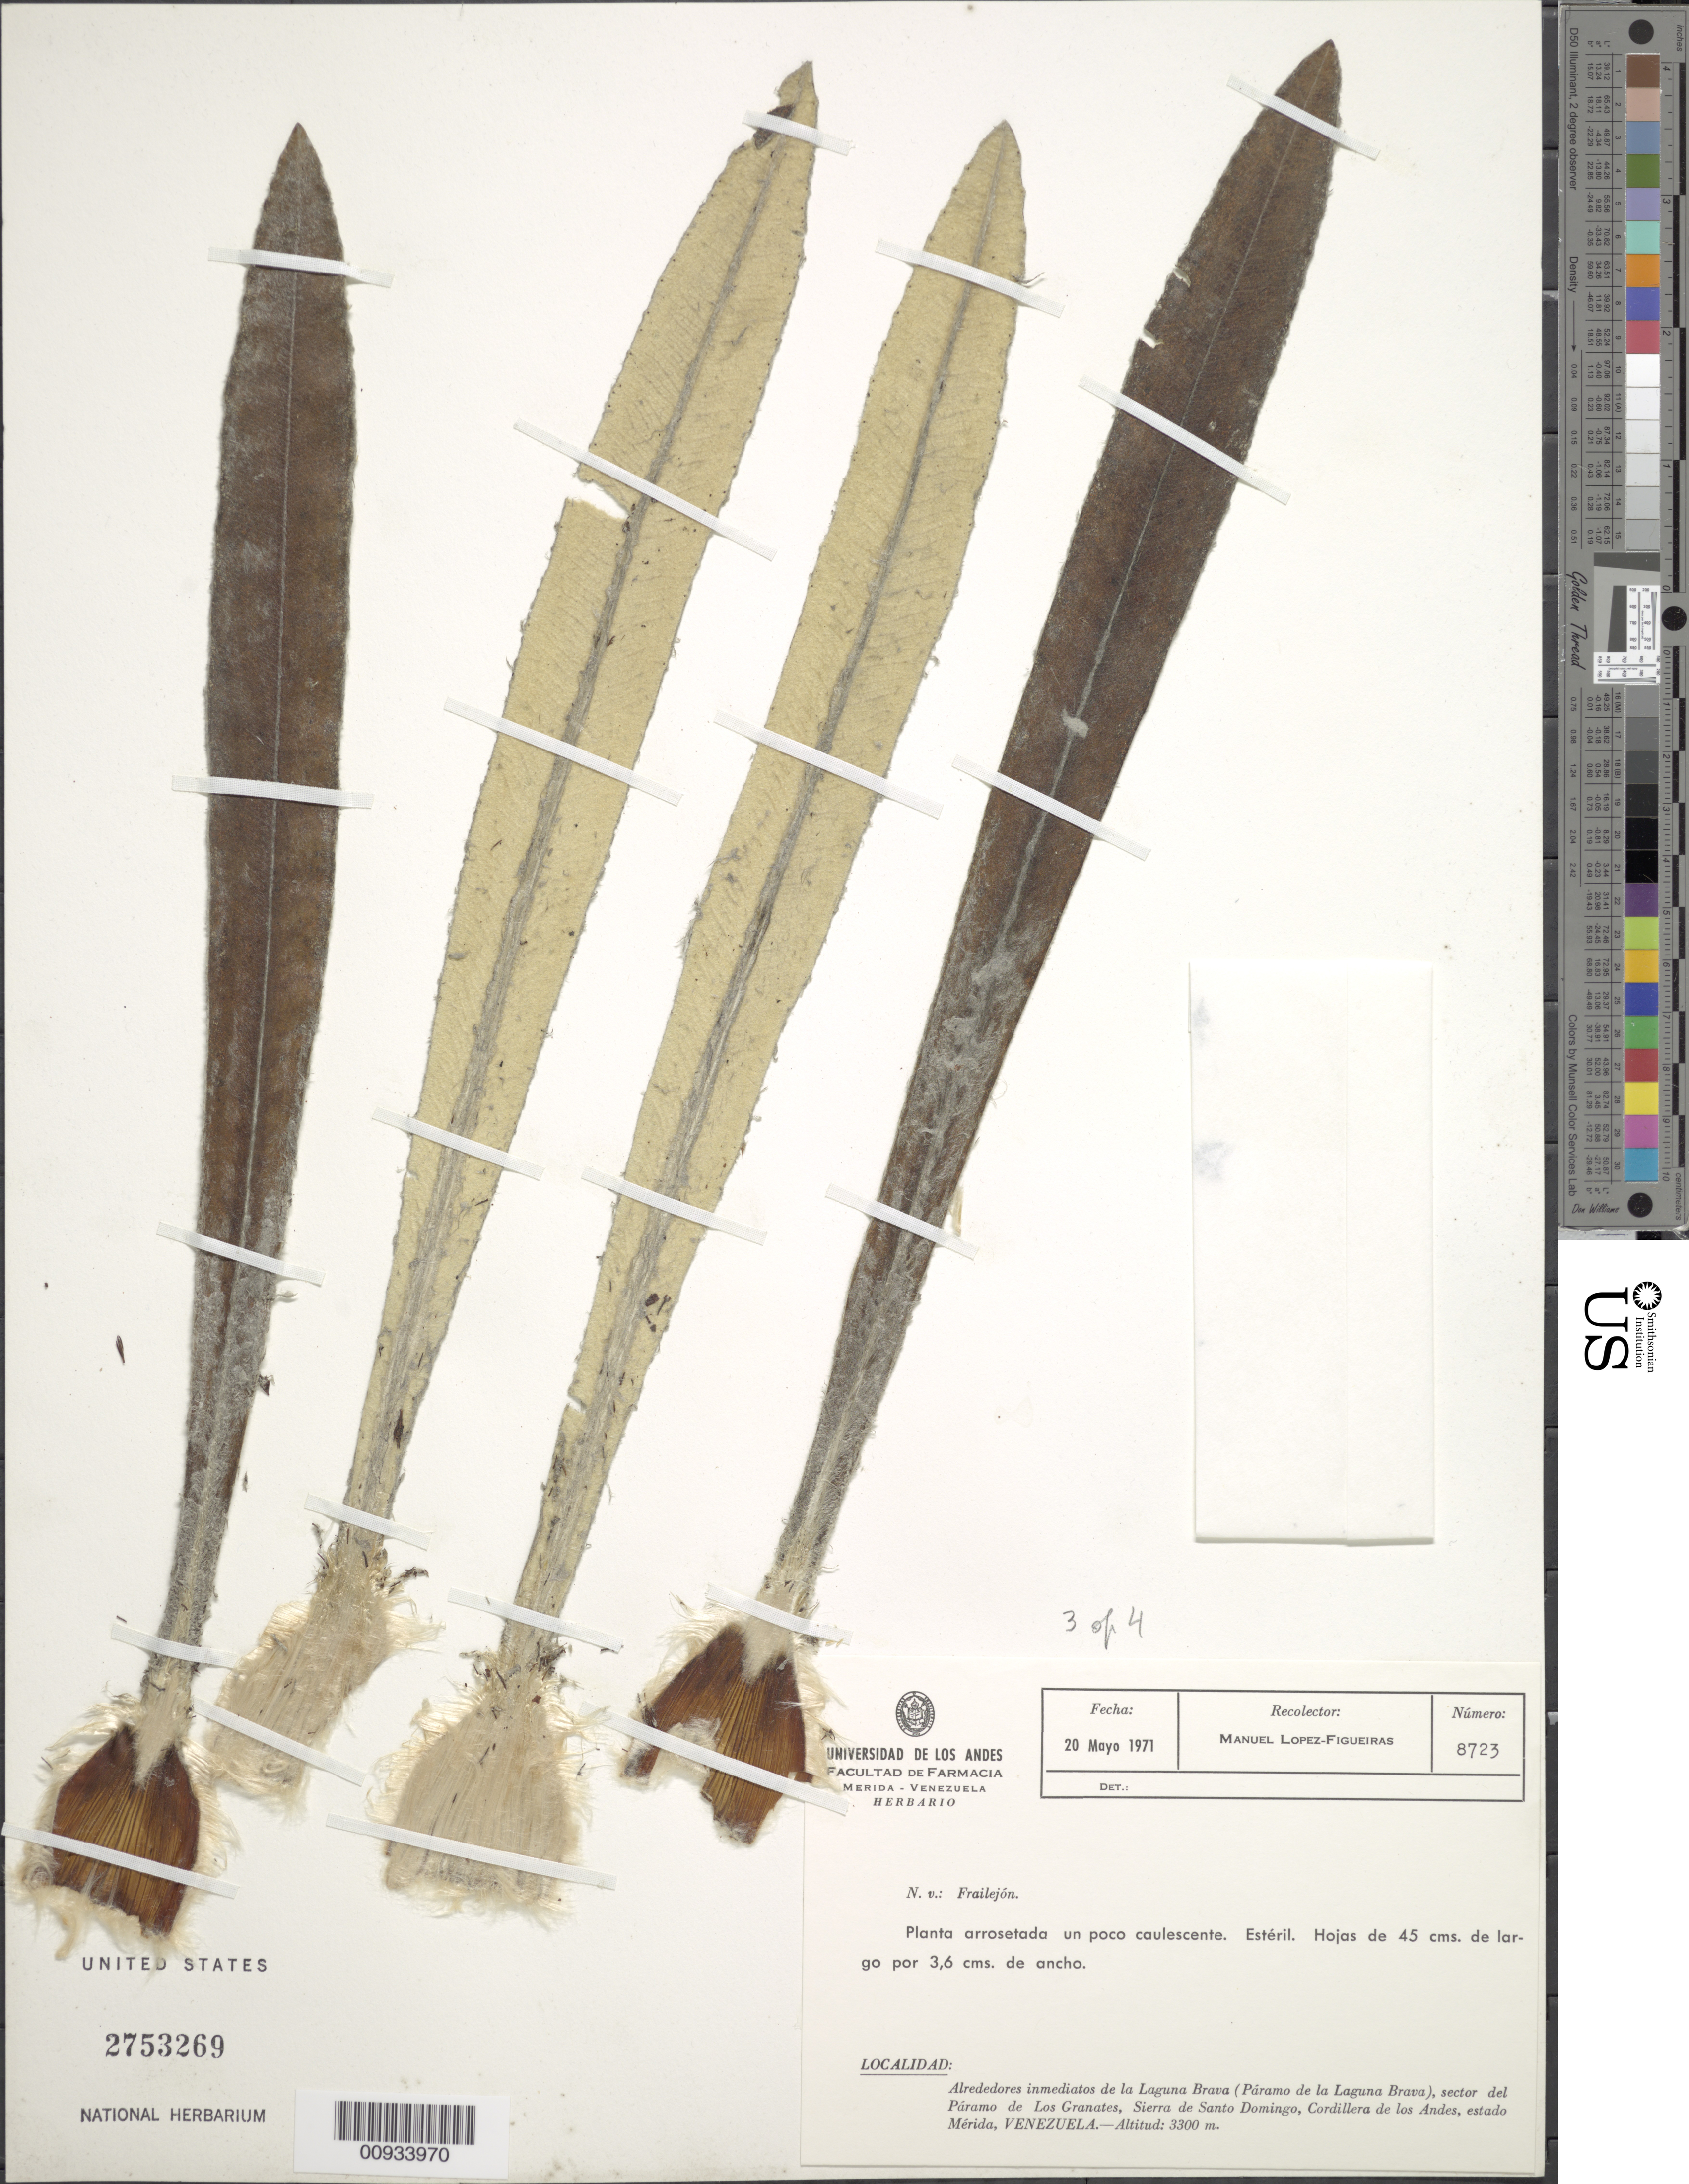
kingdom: Plantae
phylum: Tracheophyta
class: Magnoliopsida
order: Asterales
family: Asteraceae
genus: Espeletia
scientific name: Espeletia sp.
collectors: M. López Figueiras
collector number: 8723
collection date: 1971-05-20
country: Venezuela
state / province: Mérida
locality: Alrededores inmediatos de la Laguna Brava (Paramo de la Laguna Brava), sector del Paramo de Los Granates, Sierra de Santo Domingo, Cordillera de los Andes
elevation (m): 3300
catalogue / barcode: US 2753269